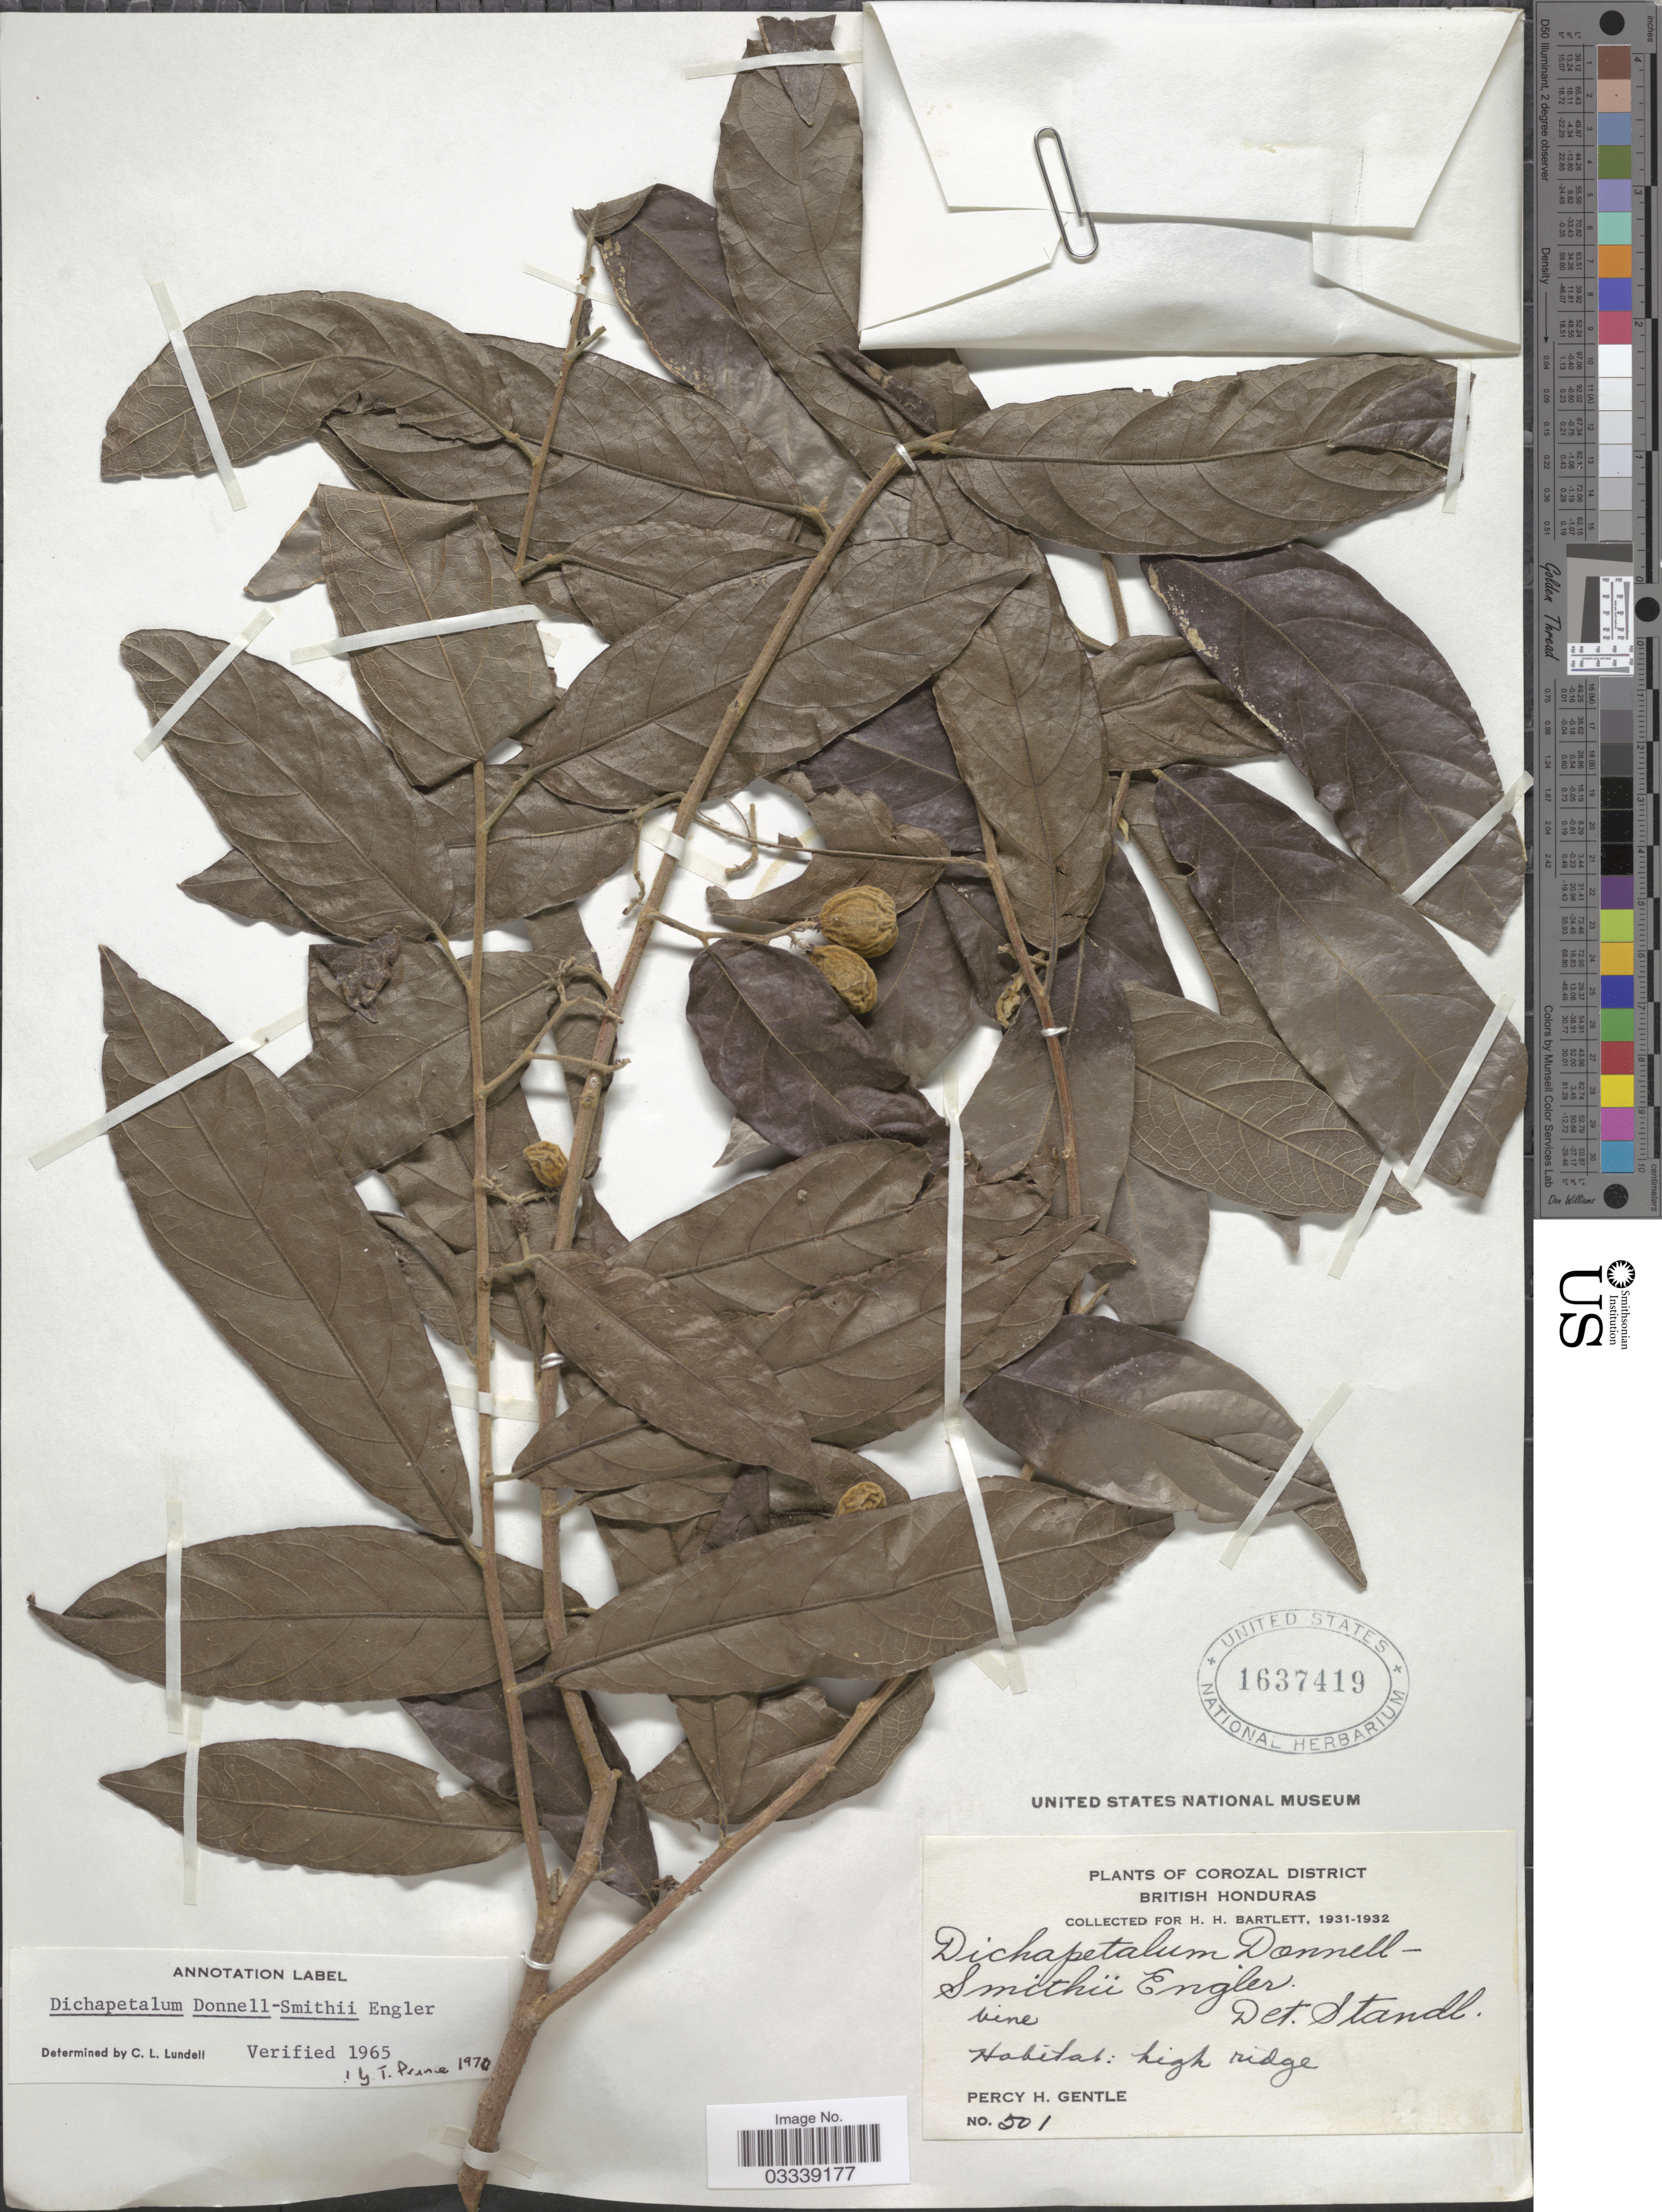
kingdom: Plantae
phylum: Tracheophyta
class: Magnoliopsida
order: Malpighiales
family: Dichapetalaceae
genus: Dichapetalum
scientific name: Dichapetalum donnell-smithii var. donnell-smithii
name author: Engl.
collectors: P. H. Gentle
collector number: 501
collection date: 1931/1932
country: Belize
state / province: Corozal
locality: Corozal District. British Honduras.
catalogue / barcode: US 1637419